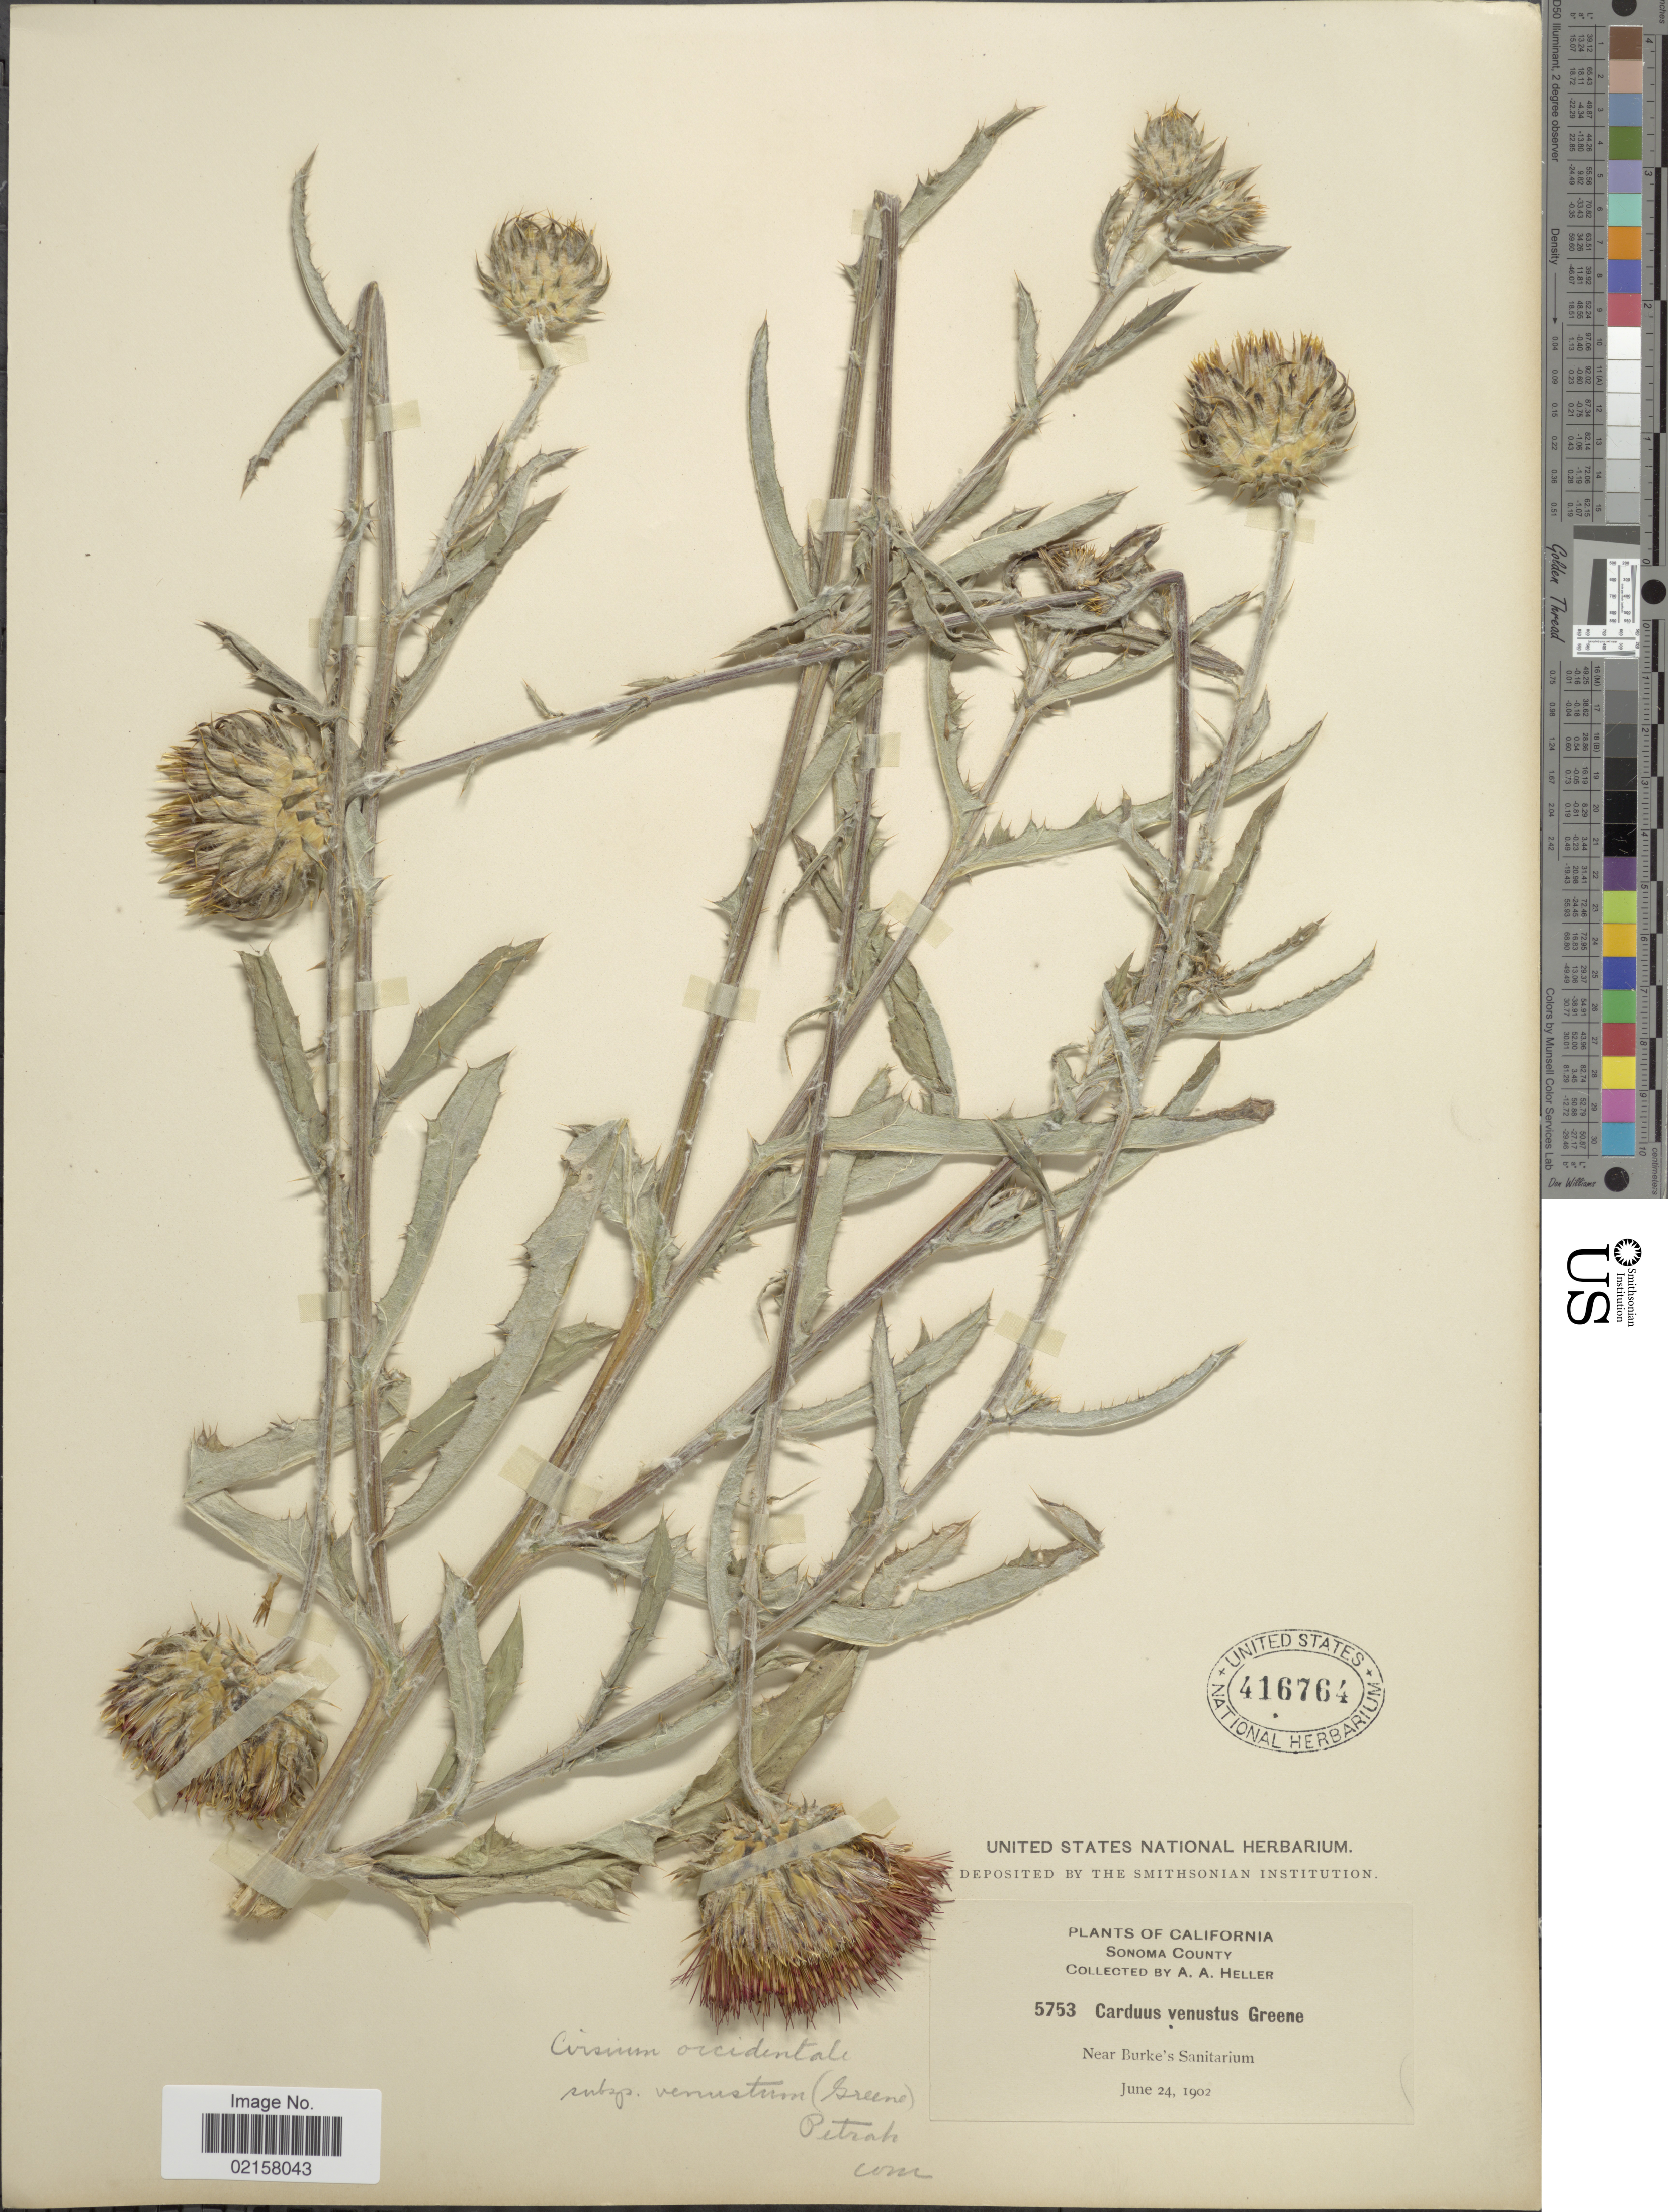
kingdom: Plantae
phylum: Tracheophyta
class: Magnoliopsida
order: Asterales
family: Asteraceae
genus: Cirsium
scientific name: Cirsium venustum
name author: Porta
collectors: A. A. Heller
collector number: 5753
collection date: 1902-06-24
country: United States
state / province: California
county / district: Sonoma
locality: Sonoma County, near Burke's Sanitarium.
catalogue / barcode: US 416764